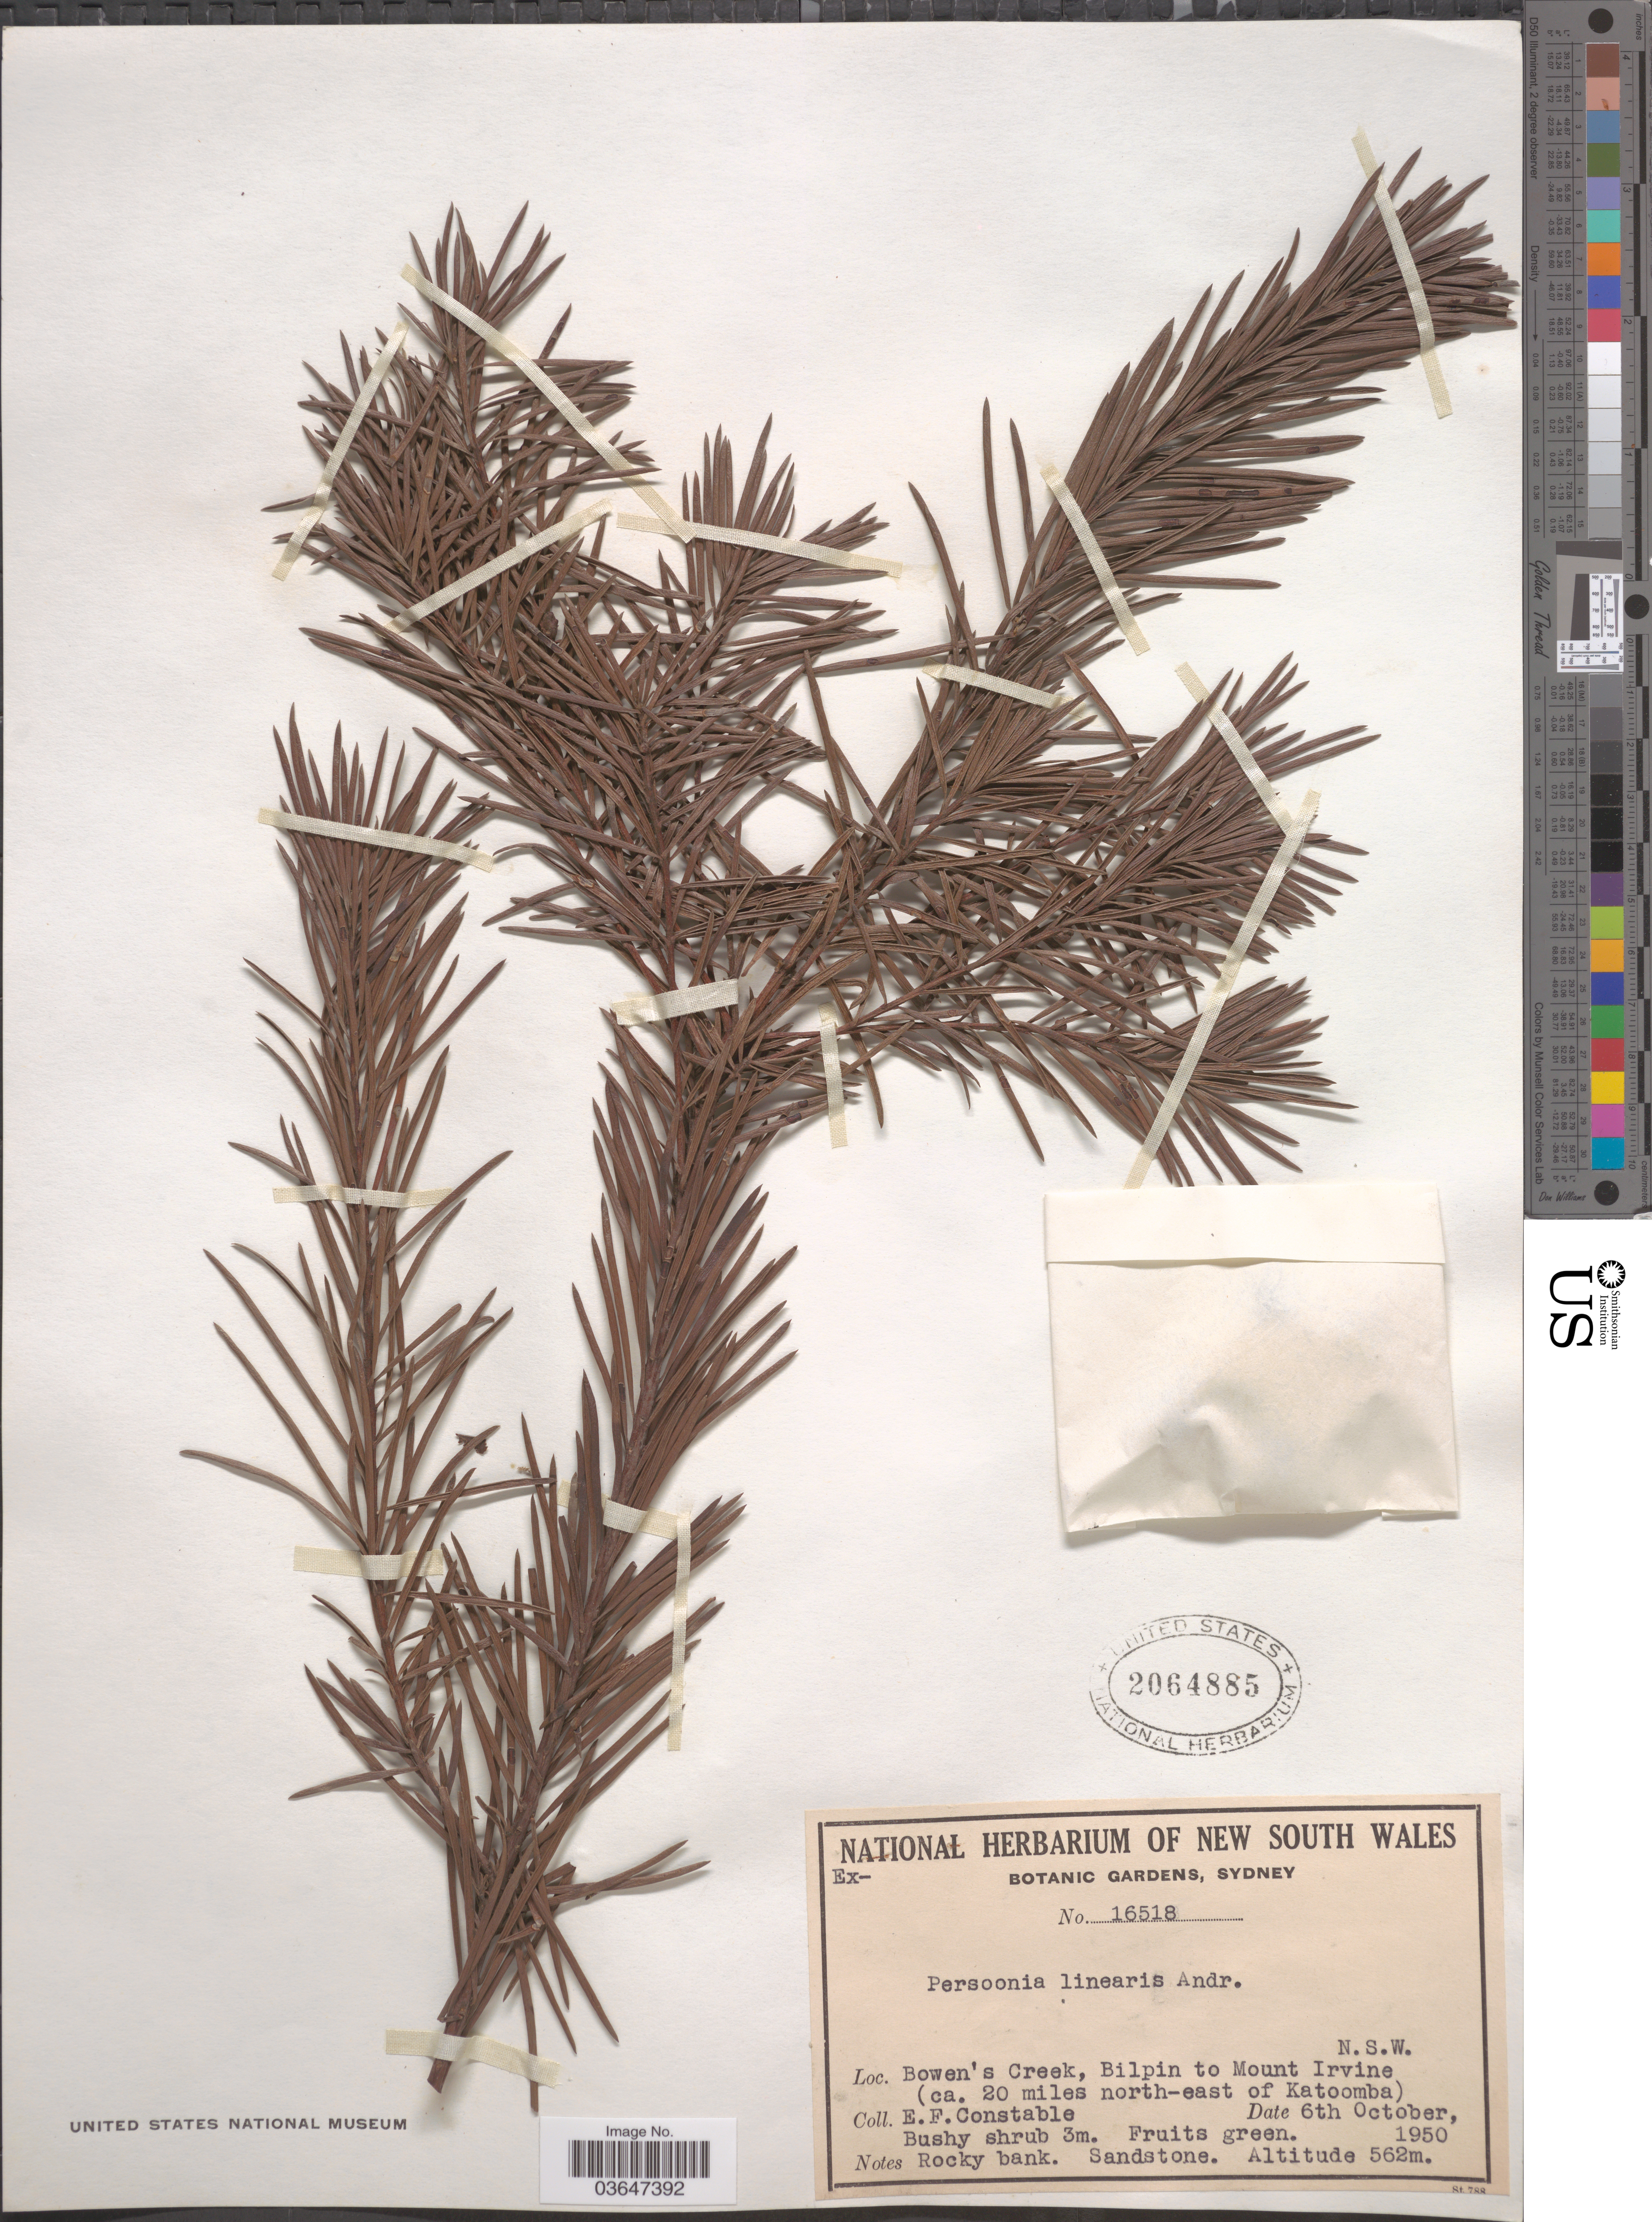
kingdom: Plantae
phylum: Tracheophyta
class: Magnoliopsida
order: Proteales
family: Proteaceae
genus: Persoonia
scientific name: Persoonia linearis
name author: Andrews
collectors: E. F. Constable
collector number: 16518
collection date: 1950-10-06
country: Australia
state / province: New South Wales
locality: Bowen's Creek, Bilpin to Mount Irvine (ca. 20 miles north-east of Katoomba).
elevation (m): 562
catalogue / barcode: US 2064885